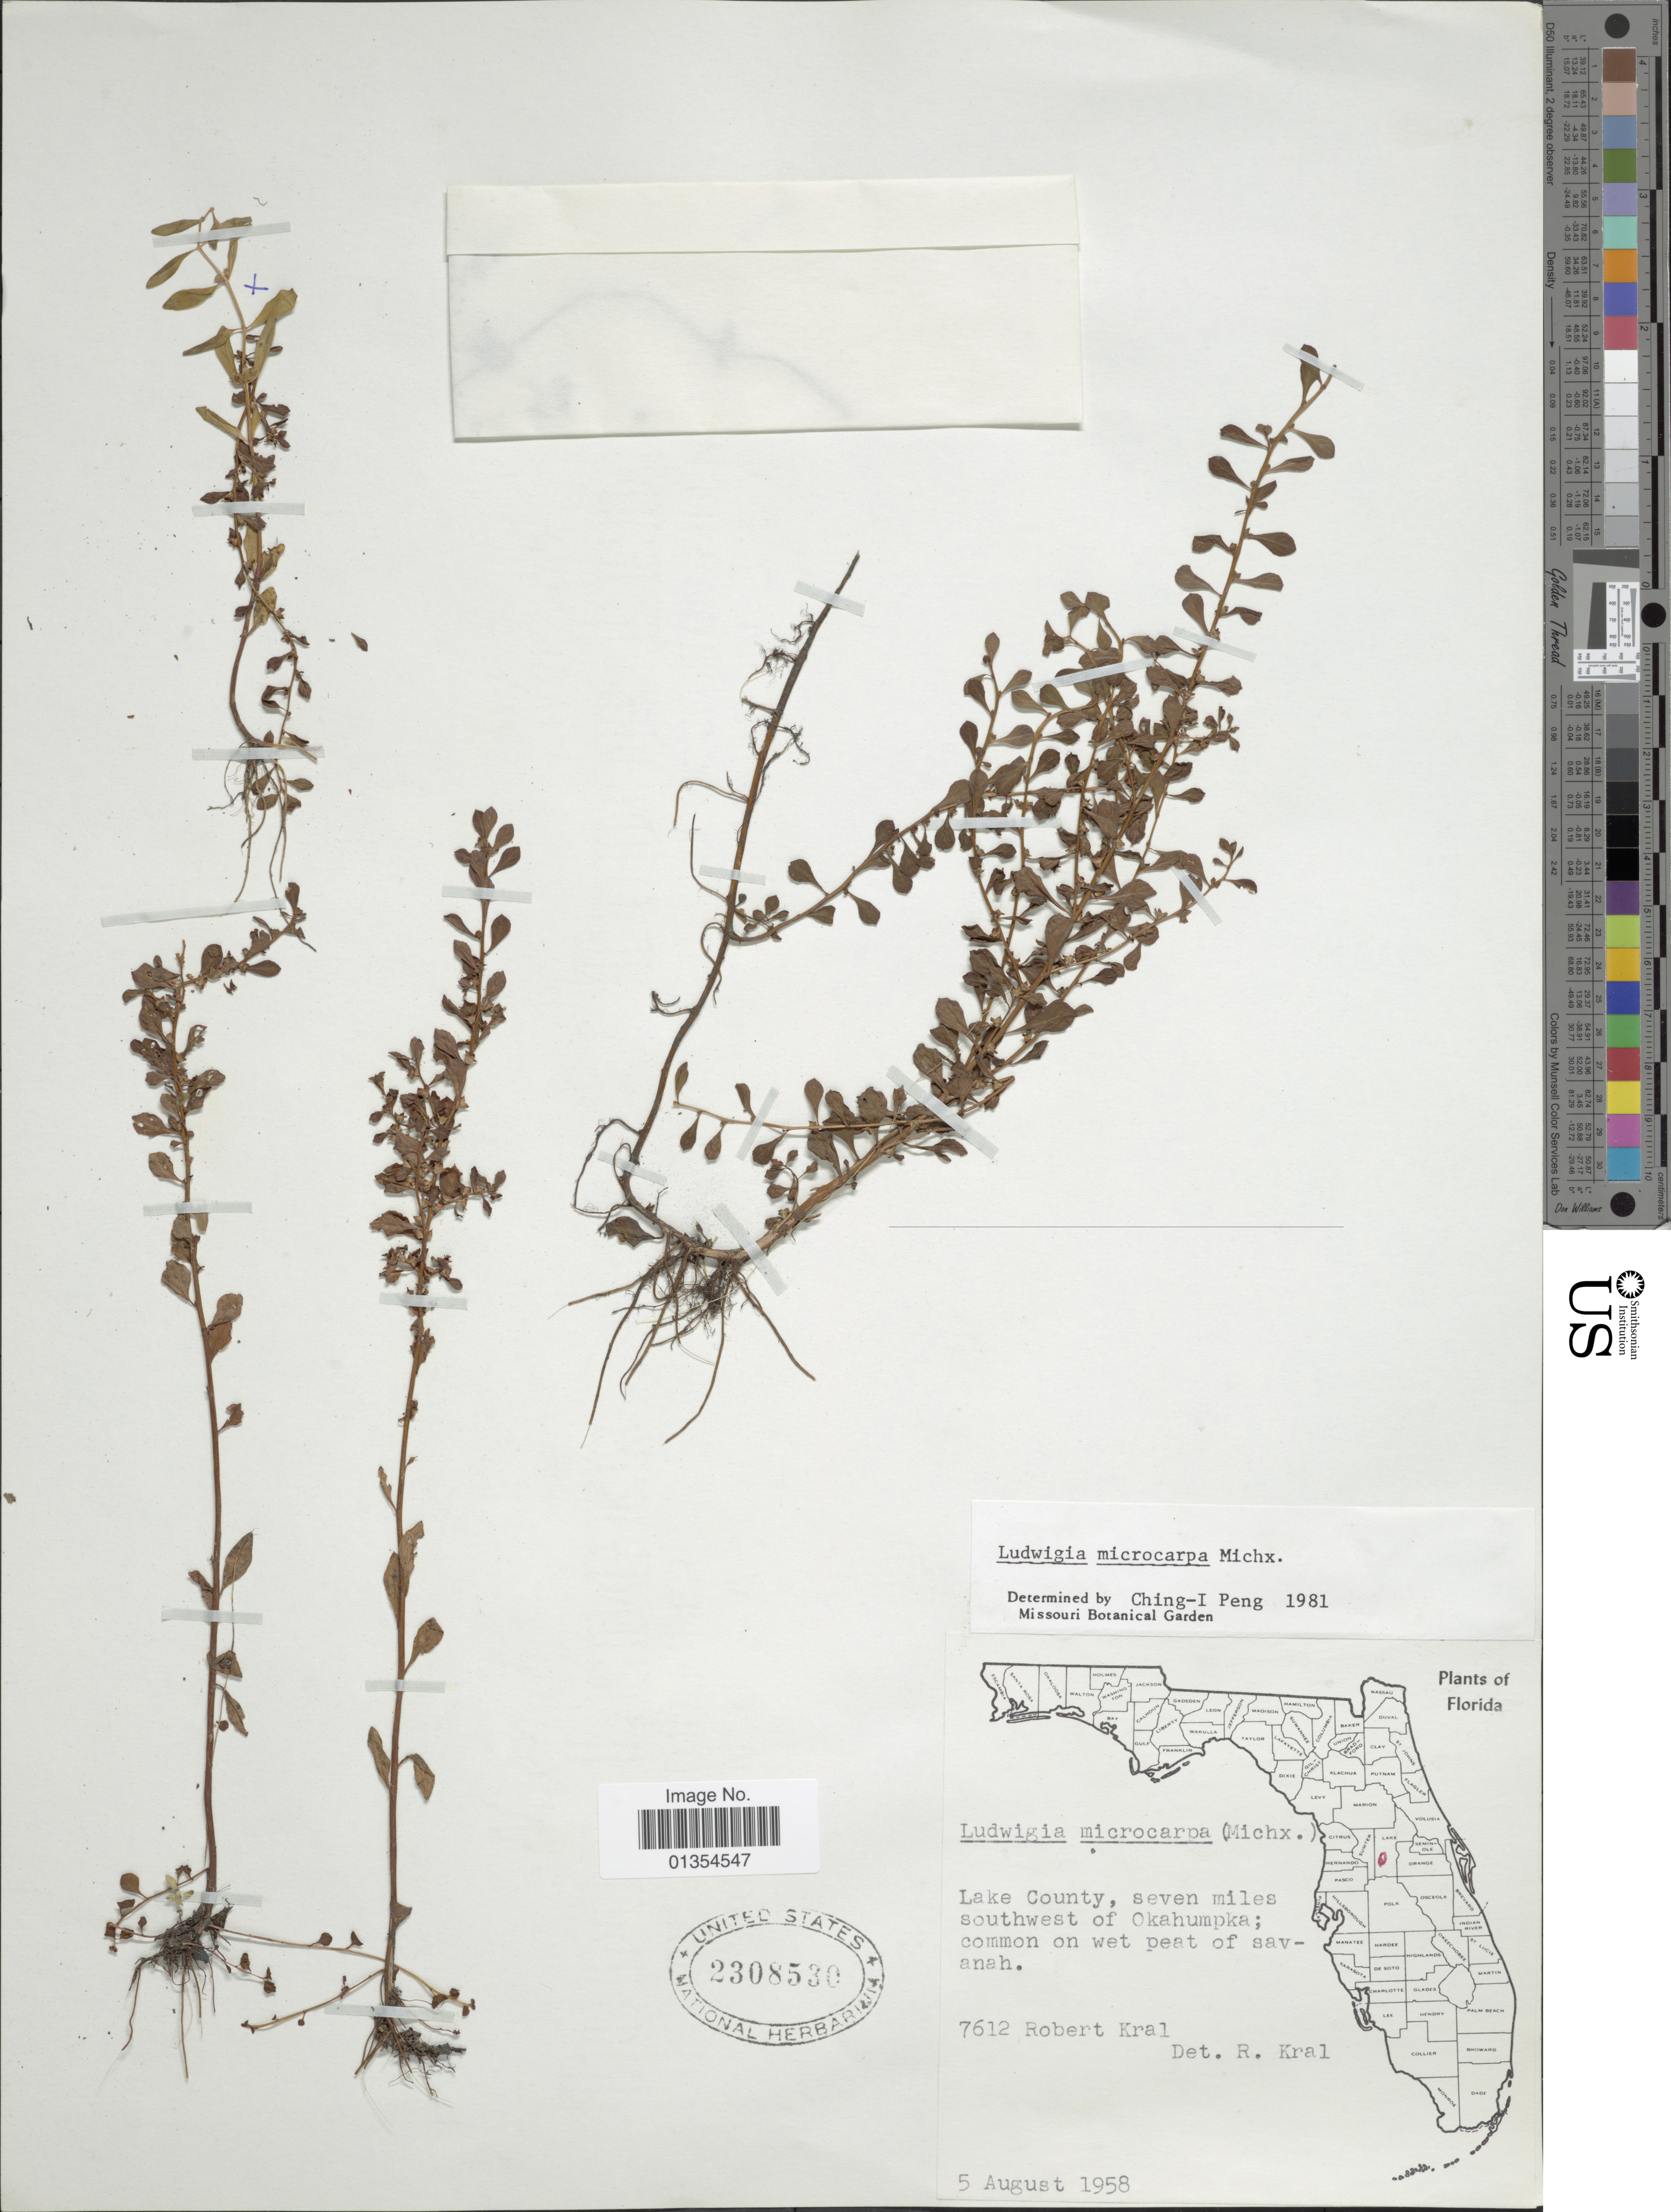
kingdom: Plantae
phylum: Tracheophyta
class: Magnoliopsida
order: Myrtales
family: Onagraceae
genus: Ludwigia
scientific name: Ludwigia microcarpa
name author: Michx.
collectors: R. Kral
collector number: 7612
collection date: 1958-08-05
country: United States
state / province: Florida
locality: Lake County, seven miless southwest of Okahumpka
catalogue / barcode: US 2308530